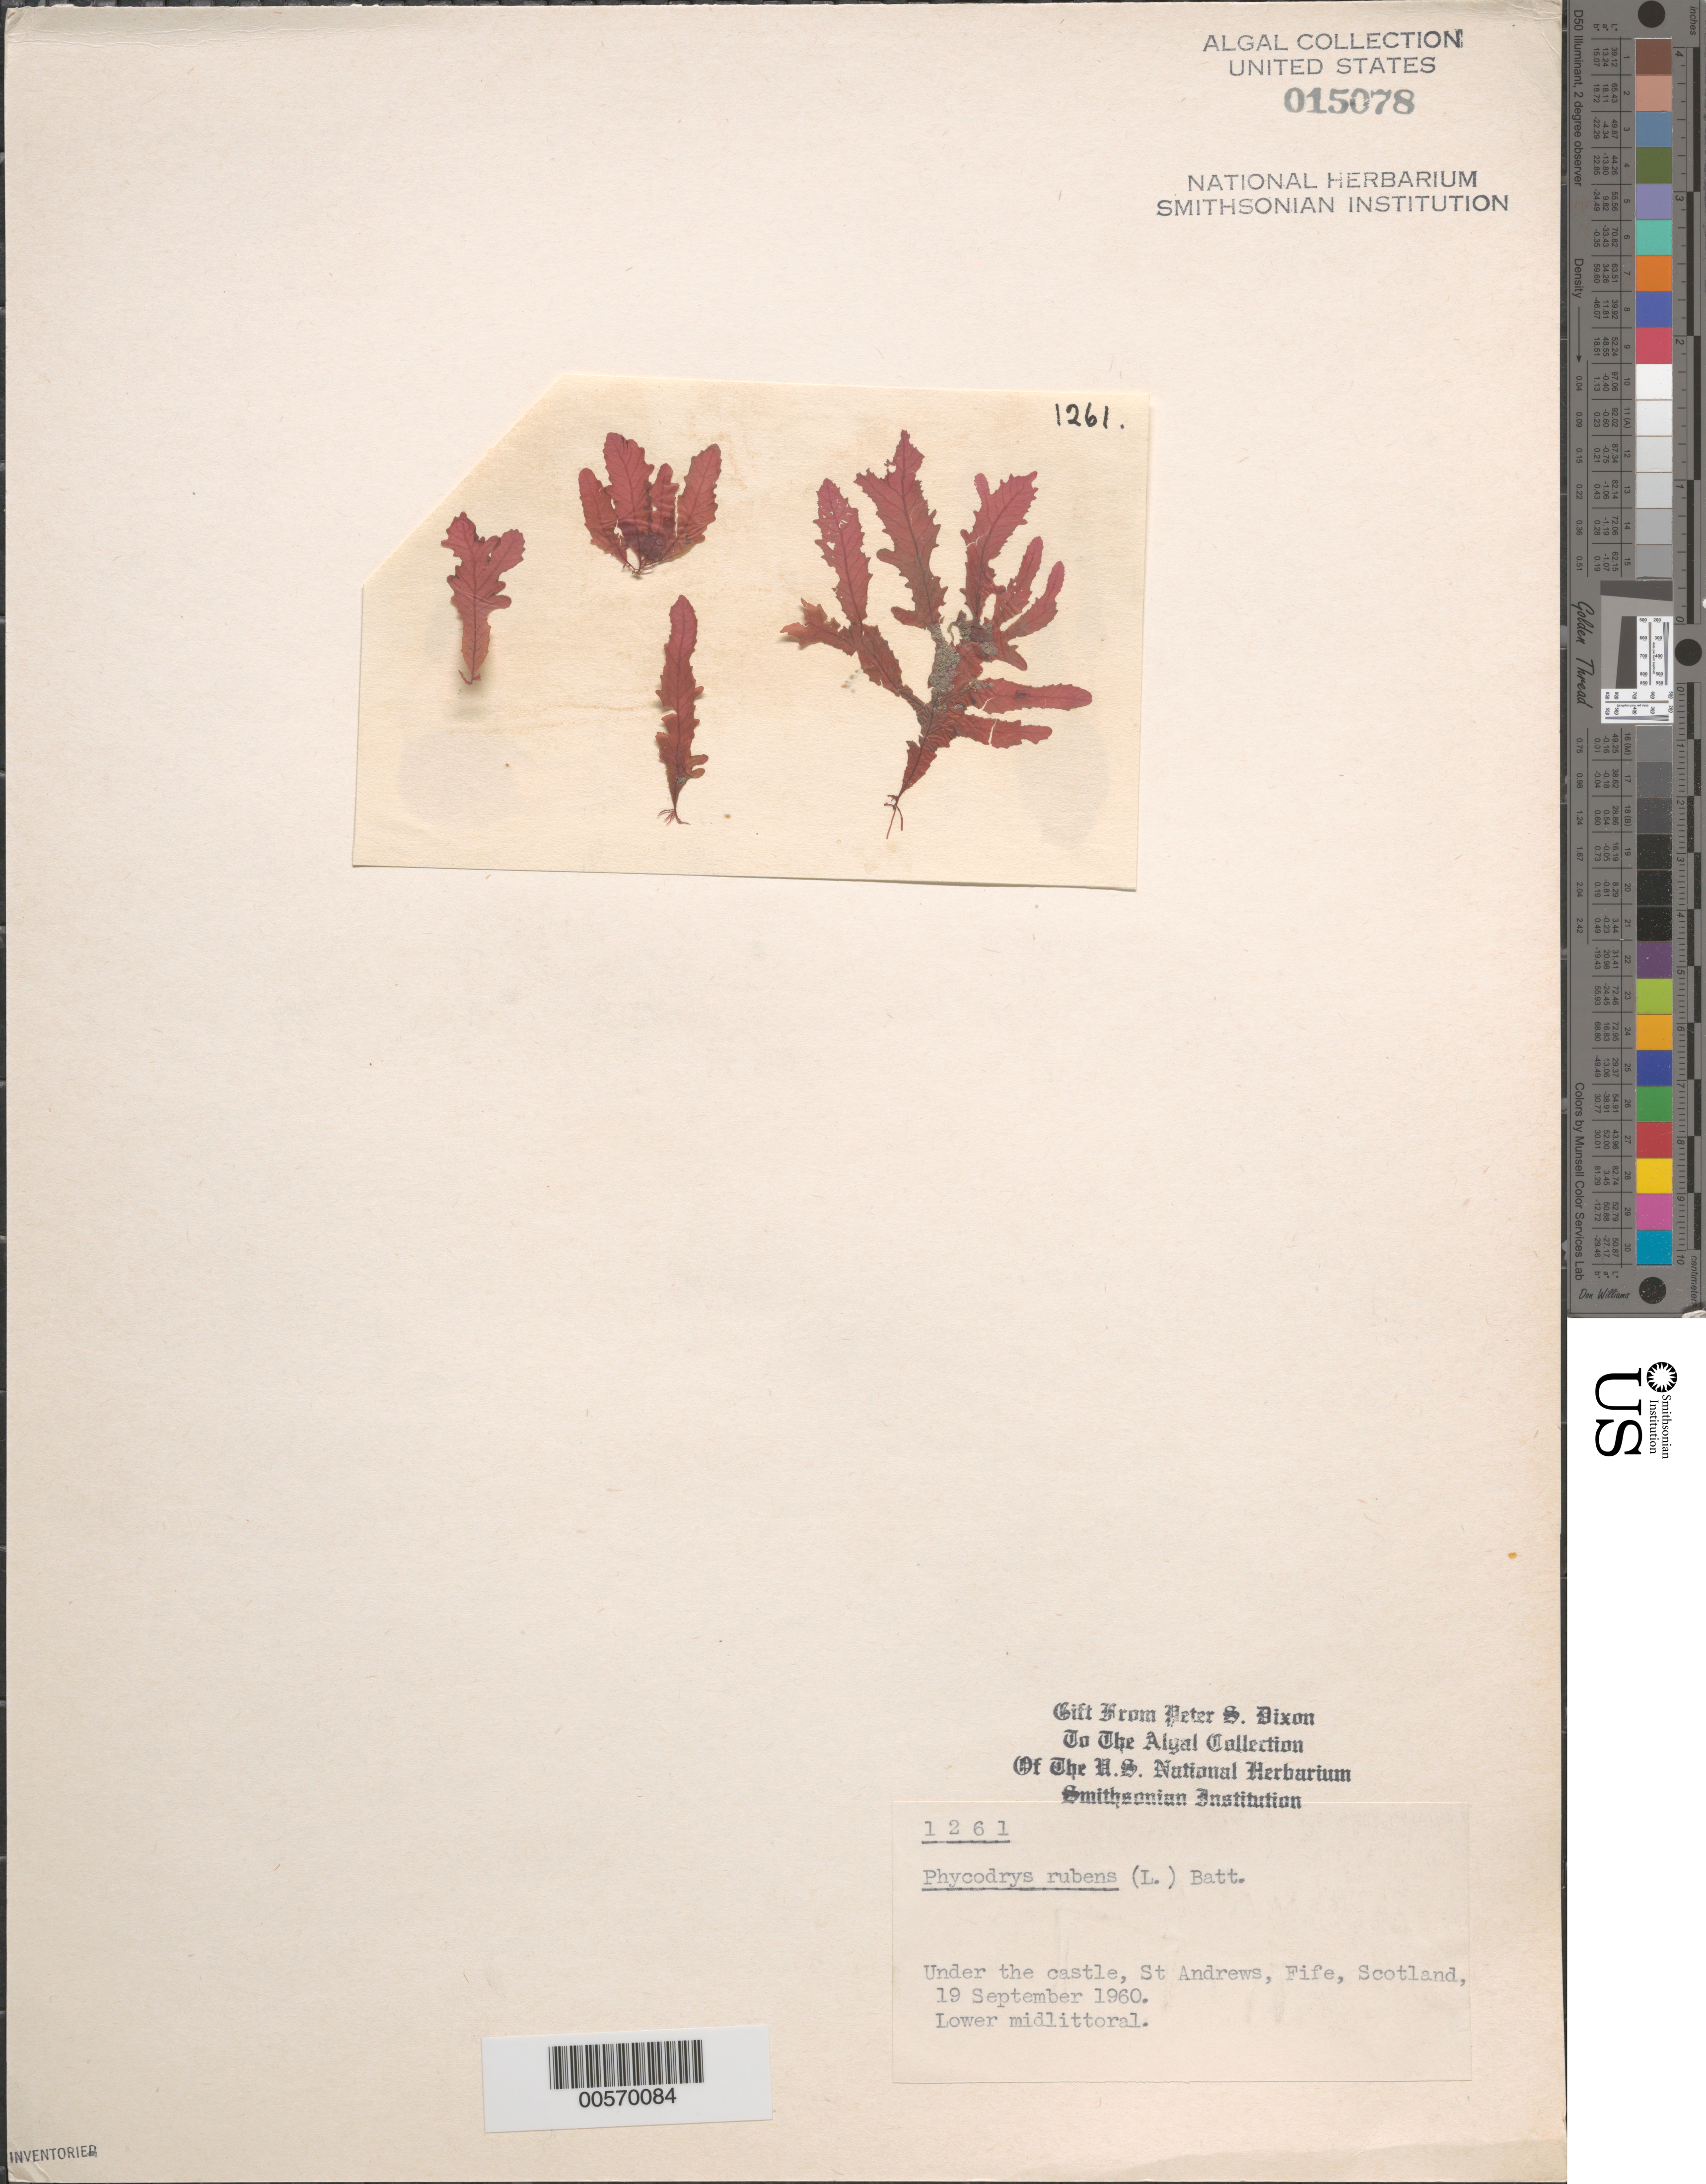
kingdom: Plantae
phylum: Rhodophyta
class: Florideophyceae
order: Ceramiales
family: Delesseriaceae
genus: Phycodrys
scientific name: Phycodrys rubens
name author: (L.) Batters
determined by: Dixon, P. S.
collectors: P. S. Dixon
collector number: PSD 1261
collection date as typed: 19 Sep 1960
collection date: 1960-09-19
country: United Kingdom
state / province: Scotland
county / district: Fife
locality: St. Andrews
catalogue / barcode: US 15078